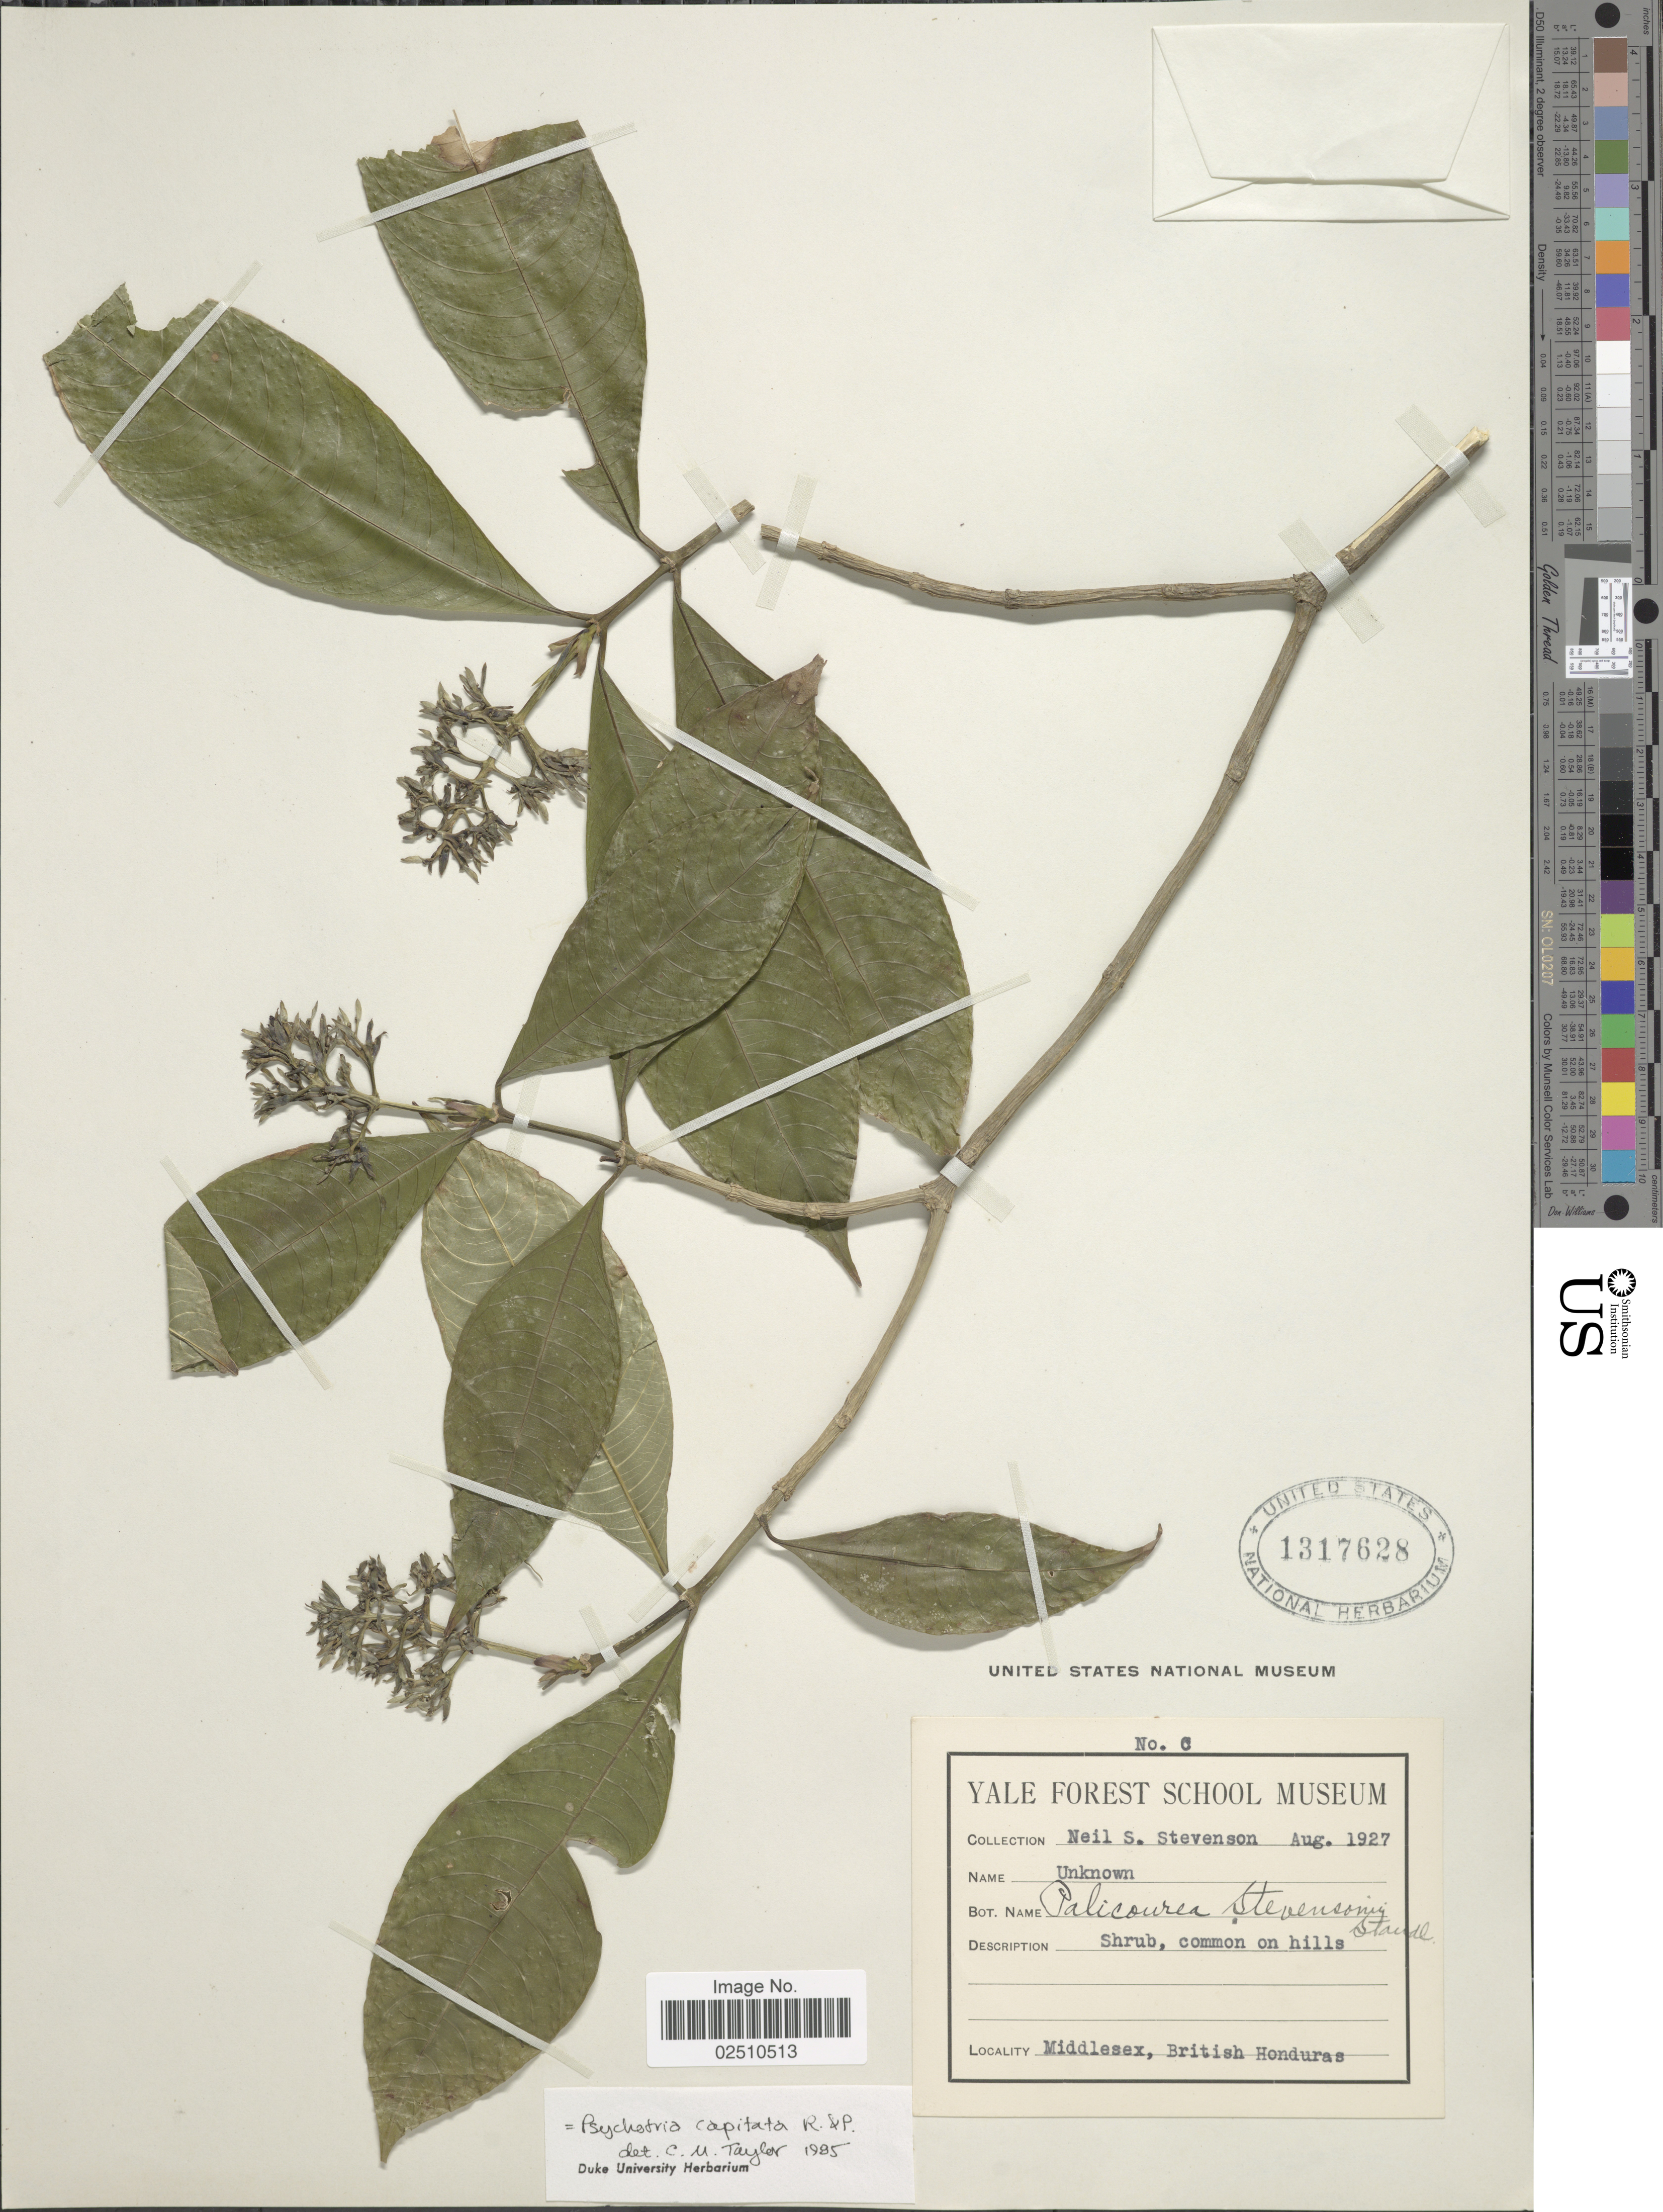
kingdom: Plantae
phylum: Tracheophyta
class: Magnoliopsida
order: Gentianales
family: Rubiaceae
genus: Psychotria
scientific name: Psychotria capitata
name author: Ruiz & Pav.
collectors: N. Stevenson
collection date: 1927-08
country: Belize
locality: Middlesex, British Honduras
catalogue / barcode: US 1317628